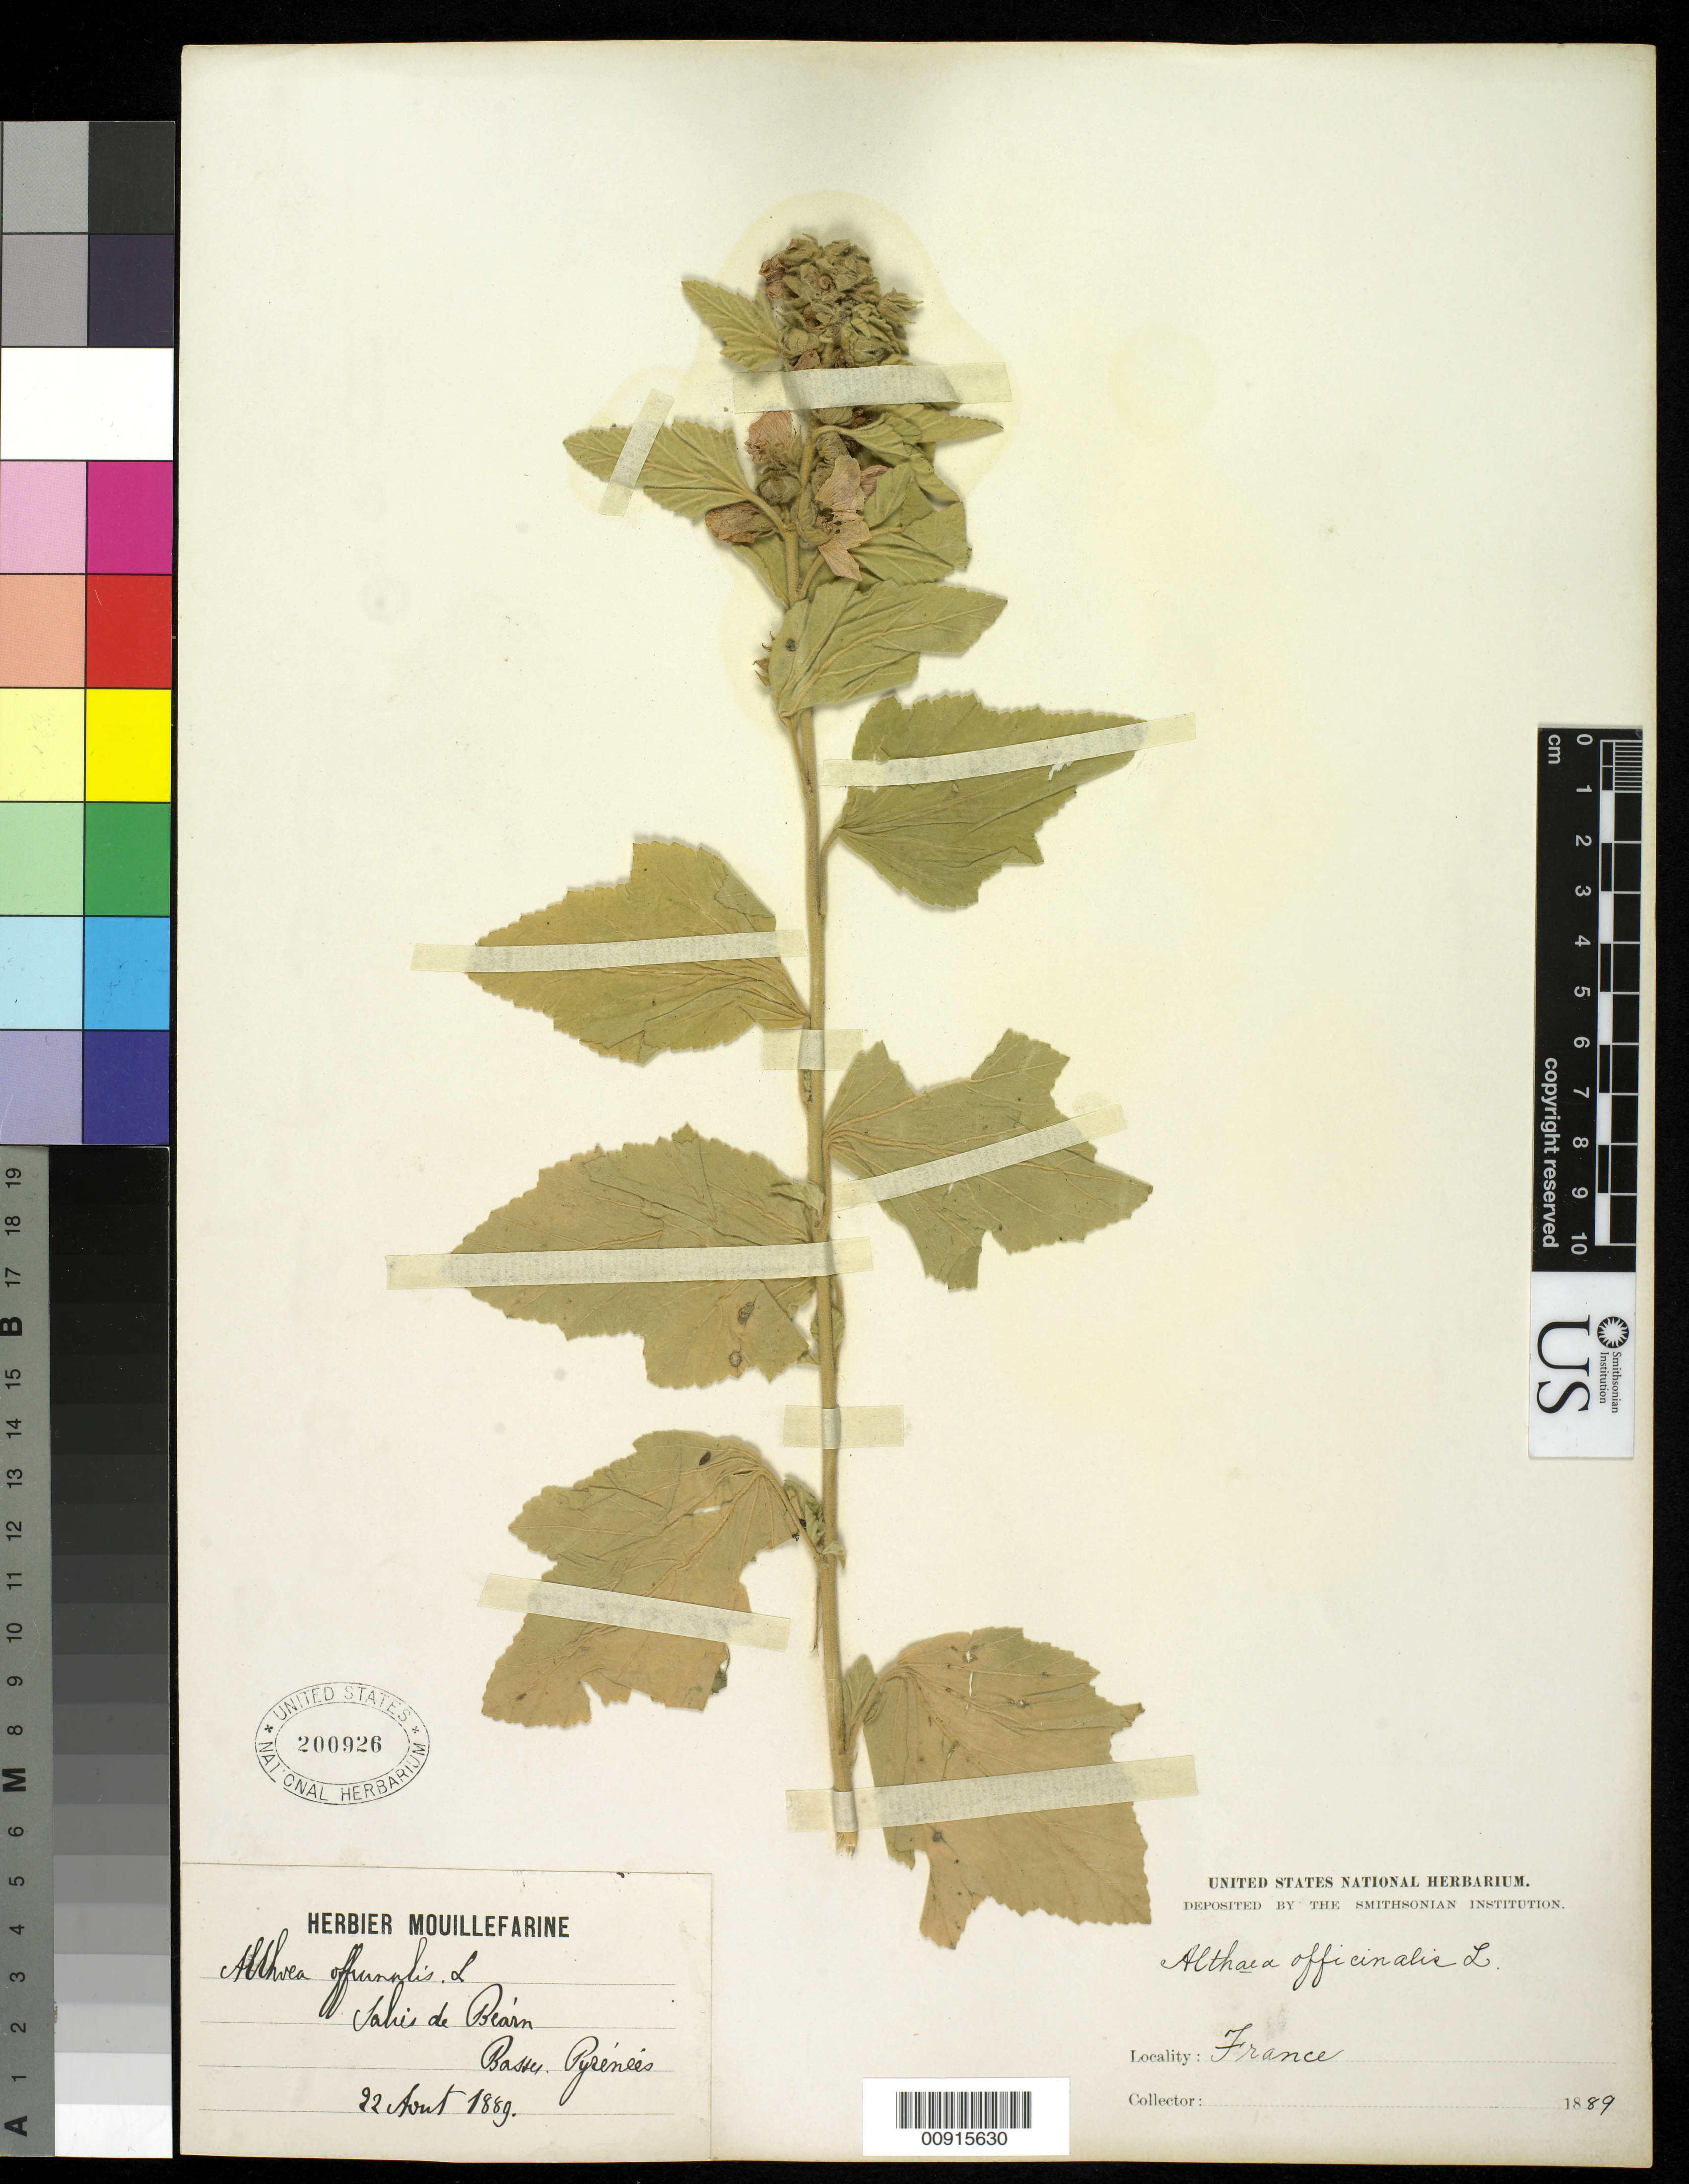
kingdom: Plantae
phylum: Tracheophyta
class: Magnoliopsida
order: Malvales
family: Malvaceae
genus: Althaea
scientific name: Althaea officinalis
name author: L.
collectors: A. E. Mouillefarine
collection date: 1889-08-22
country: France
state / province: Occitanie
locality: near Bearn. Basse Pyrenees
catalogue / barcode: US 200926